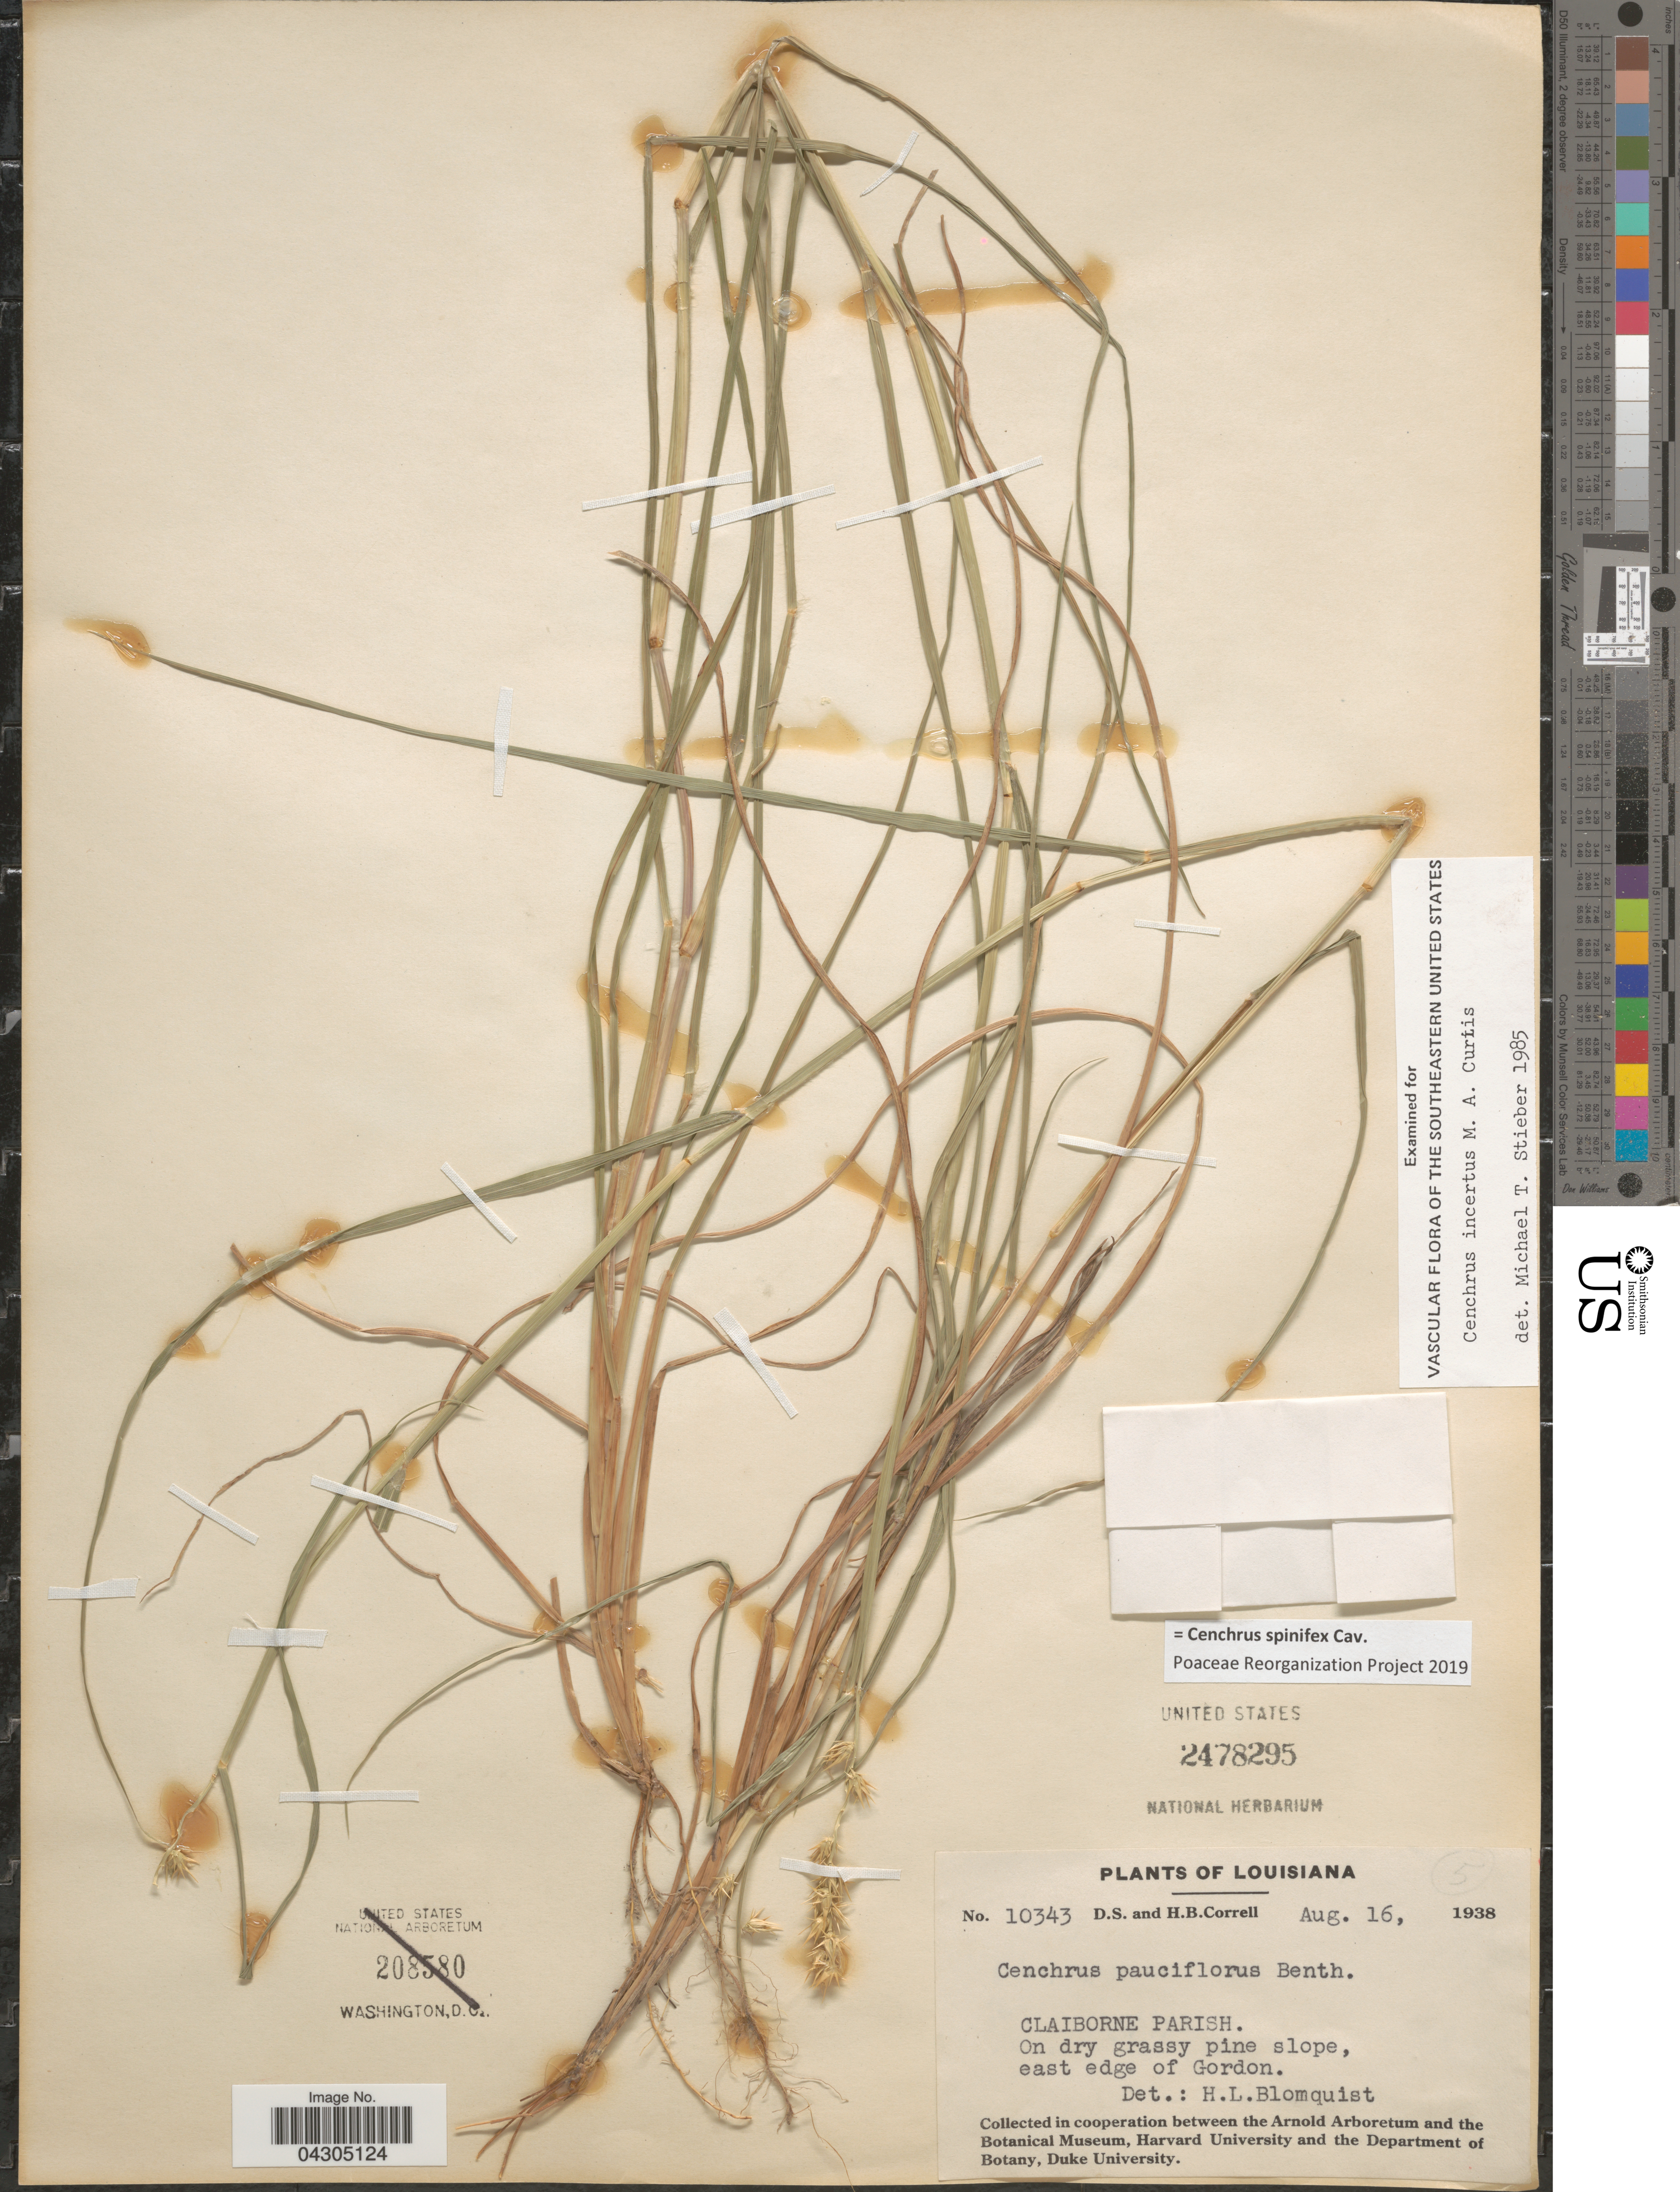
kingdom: Plantae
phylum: Tracheophyta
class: Liliopsida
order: Poales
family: Poaceae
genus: Cenchrus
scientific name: Cenchrus spinifex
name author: Cav.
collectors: D. S. Correll & H. Correll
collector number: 10343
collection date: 1938-08-16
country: United States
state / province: Louisiana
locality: Claiborne Parish. On dry grassy pine slope, east edge of Gordon.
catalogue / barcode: US 2478295